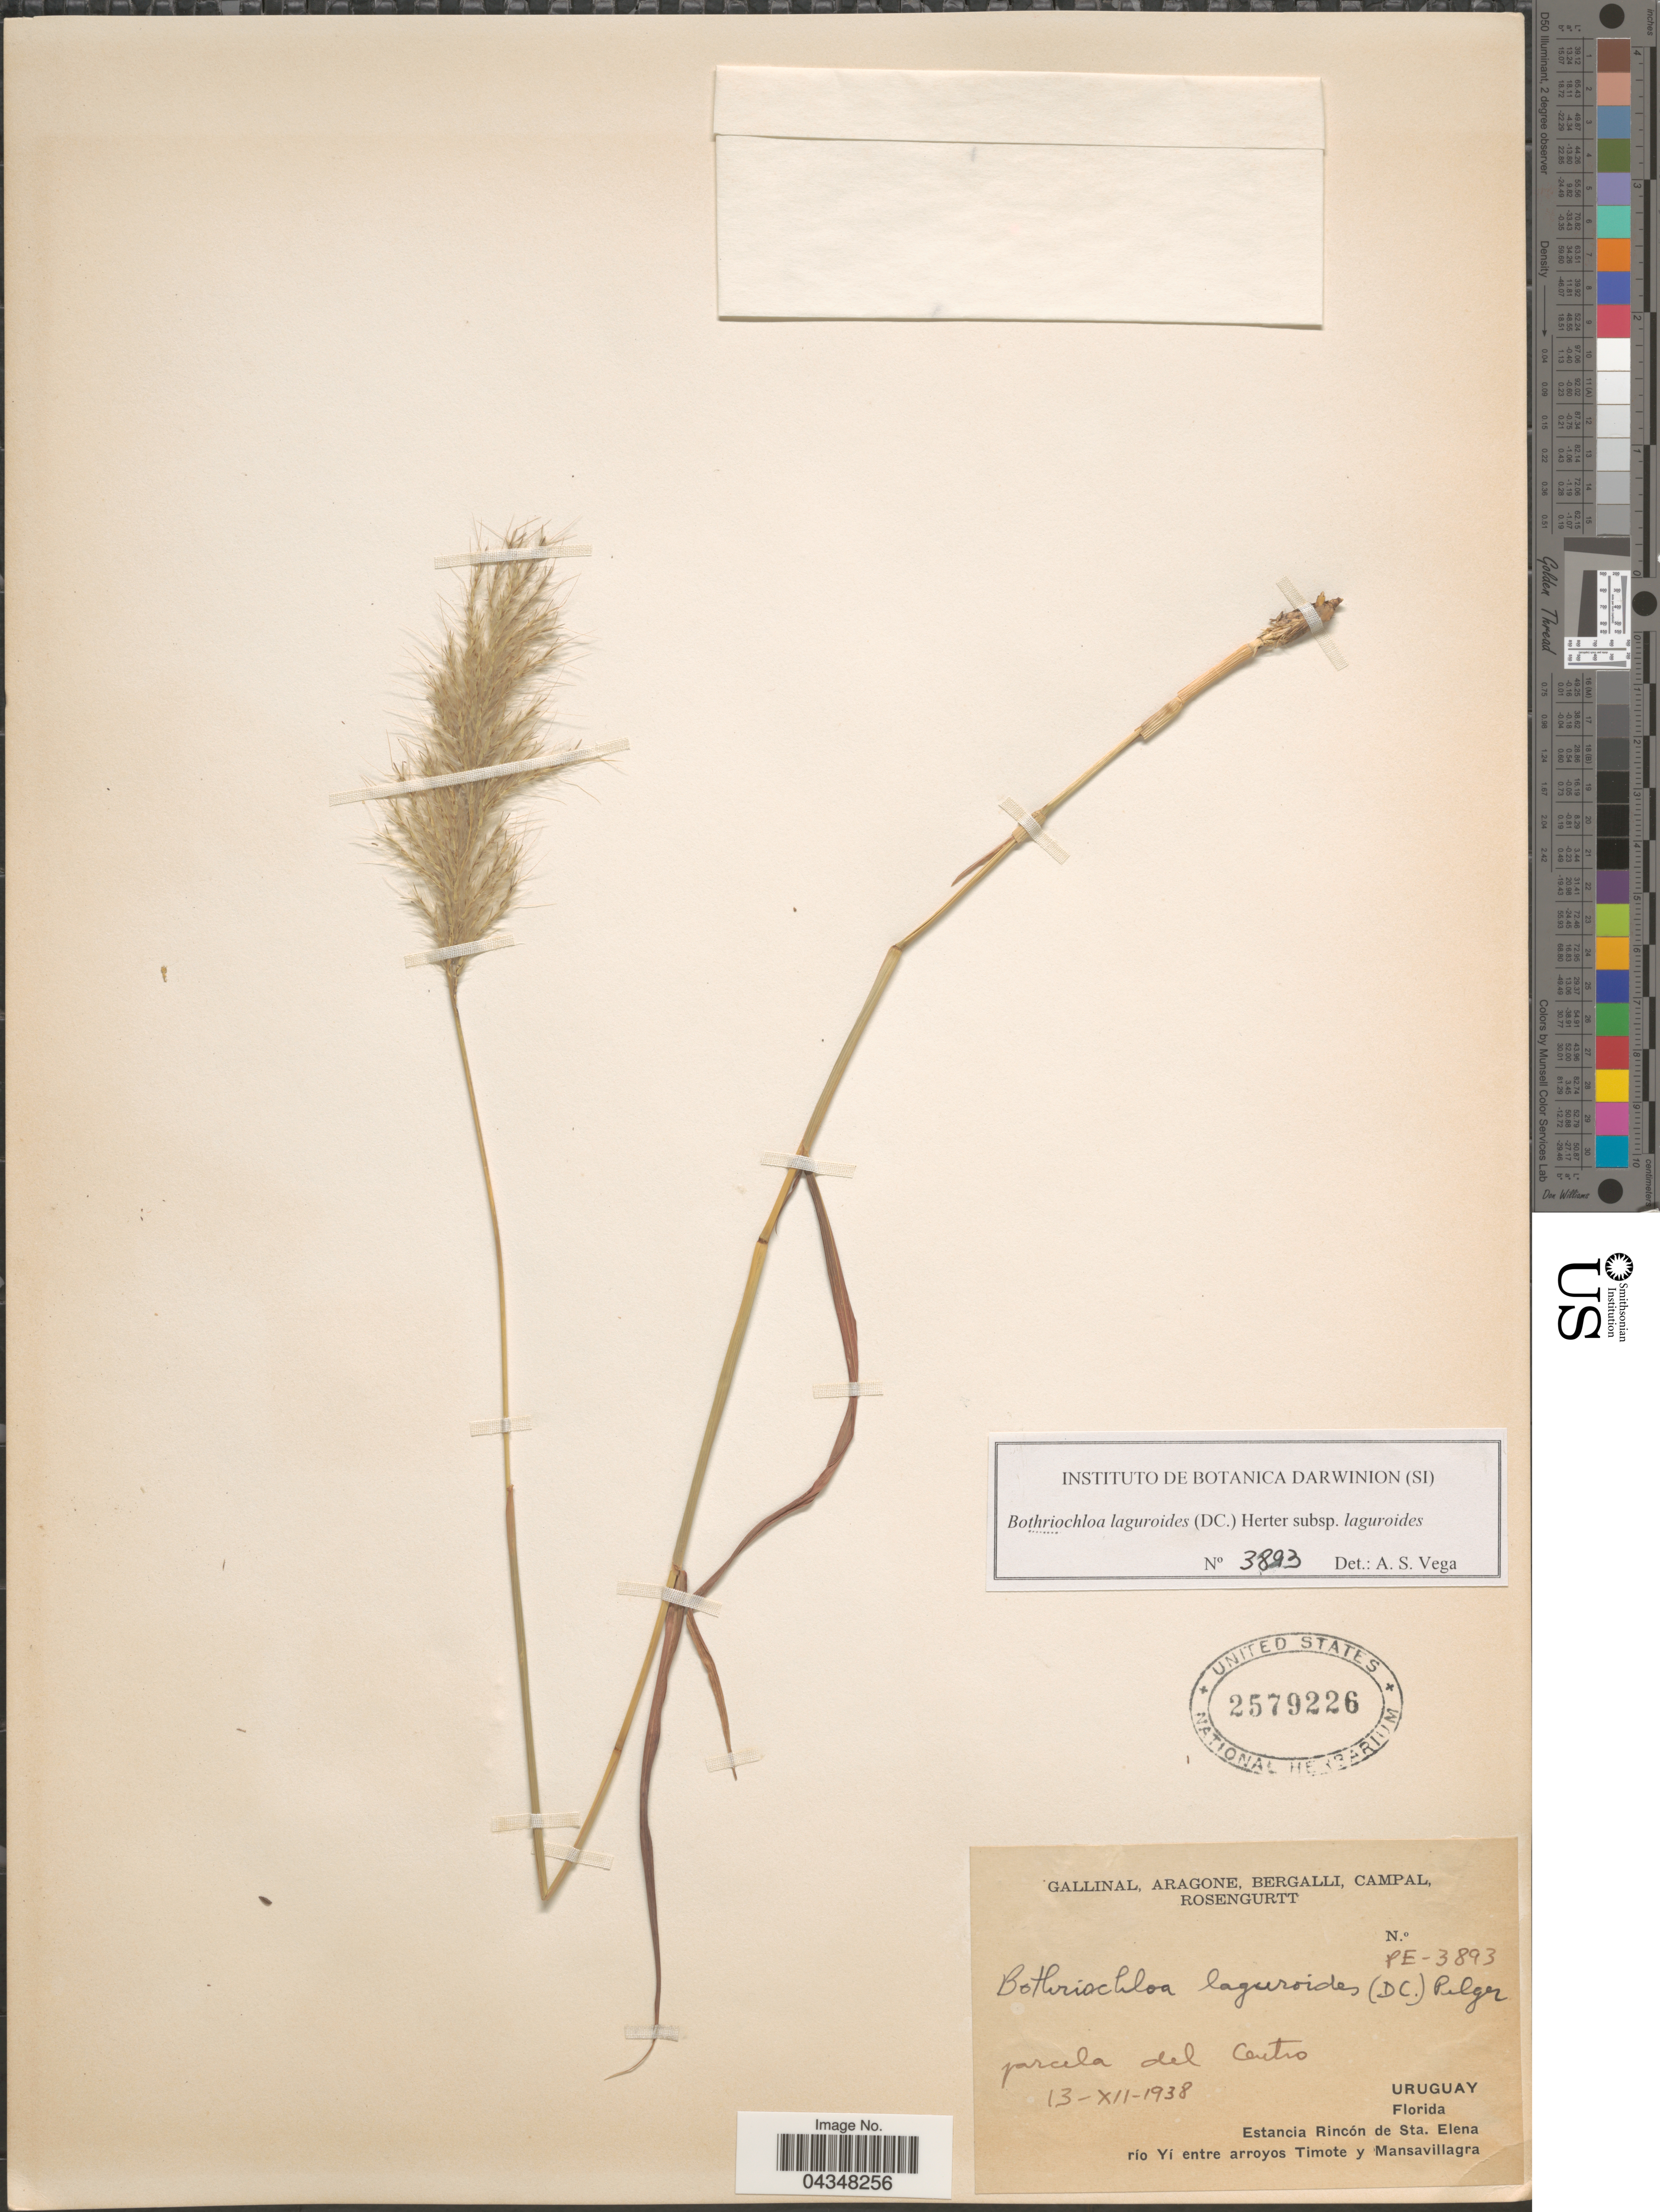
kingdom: Plantae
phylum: Tracheophyta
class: Liliopsida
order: Poales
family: Poaceae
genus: Bothriochloa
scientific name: Bothriochloa laguroides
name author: (DC.) Herter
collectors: -. Gallinal, -- Aragone, -- Bergalli, -- Campal & Rosengurtt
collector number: PE-3893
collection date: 1938-12-13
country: Uruguay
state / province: Florida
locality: Parcela del Centro. Estancia Rincón de Sta. Elena río Yi entre arroyos Timotes y Mansavillagra.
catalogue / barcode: US 2579226